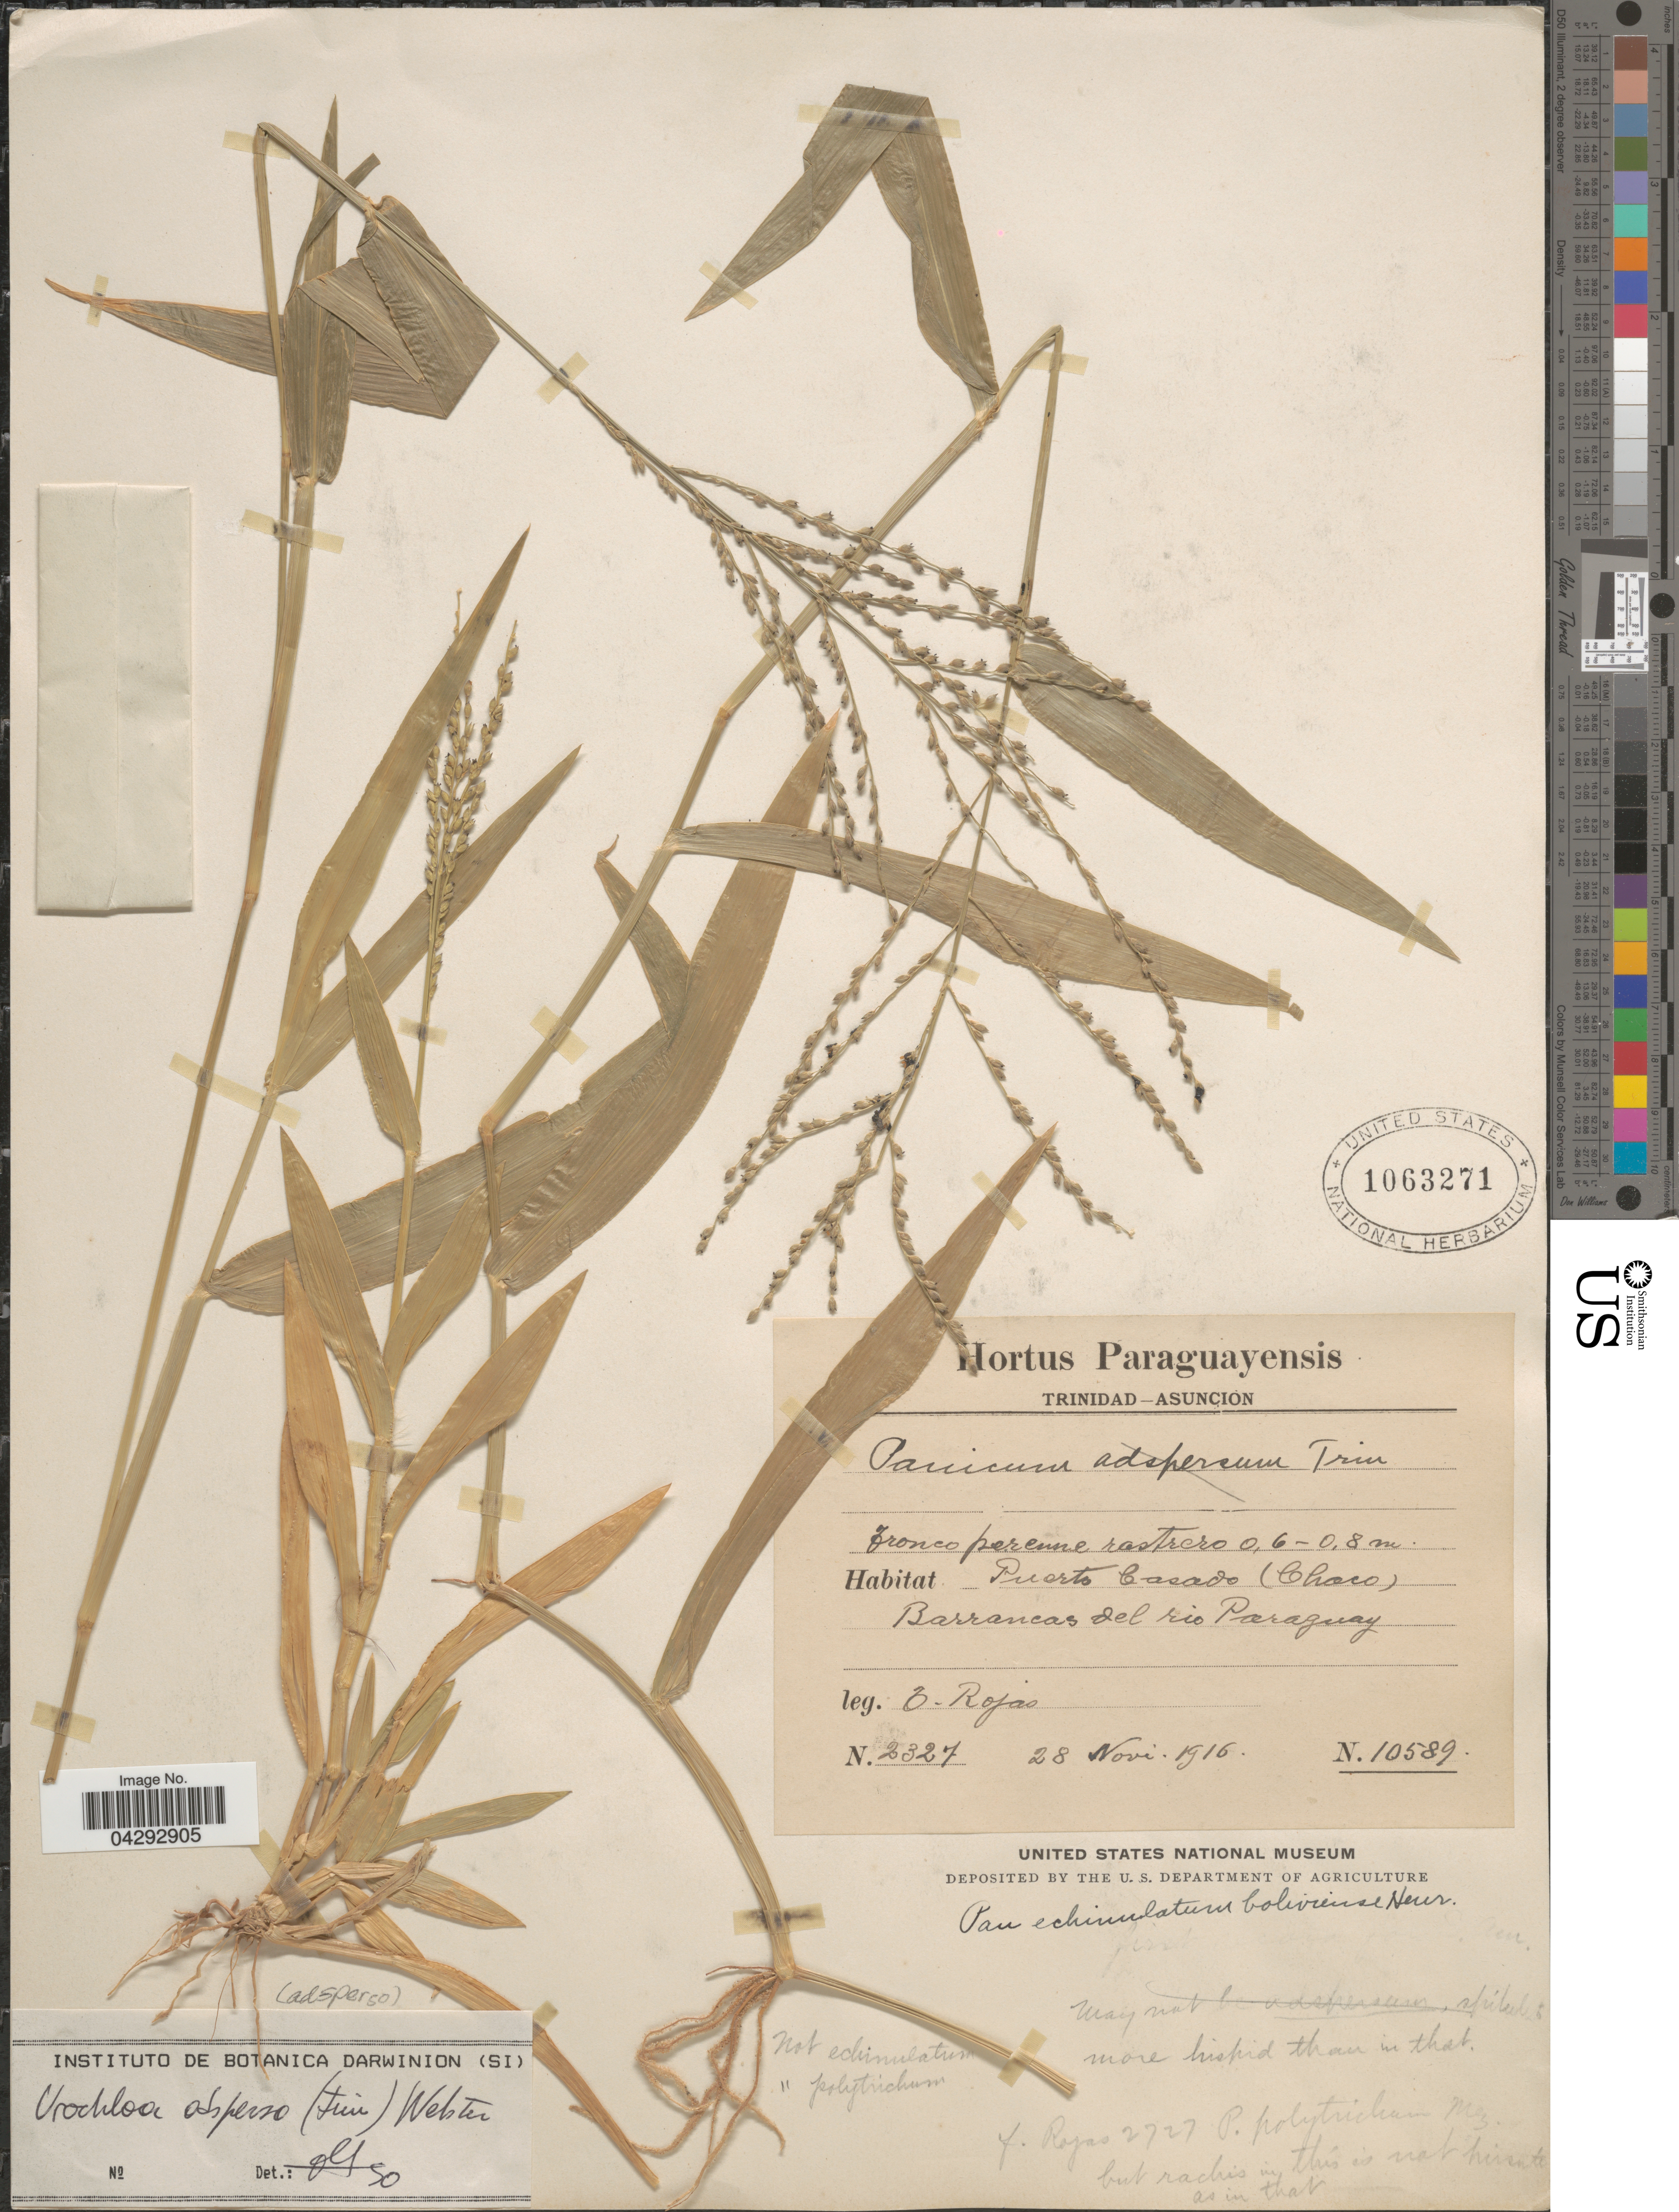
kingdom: Plantae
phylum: Tracheophyta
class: Liliopsida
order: Poales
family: Poaceae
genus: Urochloa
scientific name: Urochloa adspersa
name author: (Trin.) R.D. Webster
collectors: T. Rojas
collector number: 2327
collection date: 1916-11-28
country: Paraguay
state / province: Asuncion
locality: Puerto Casado (Chaco). Barrancas del rio Paraguay.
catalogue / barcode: US 1063271